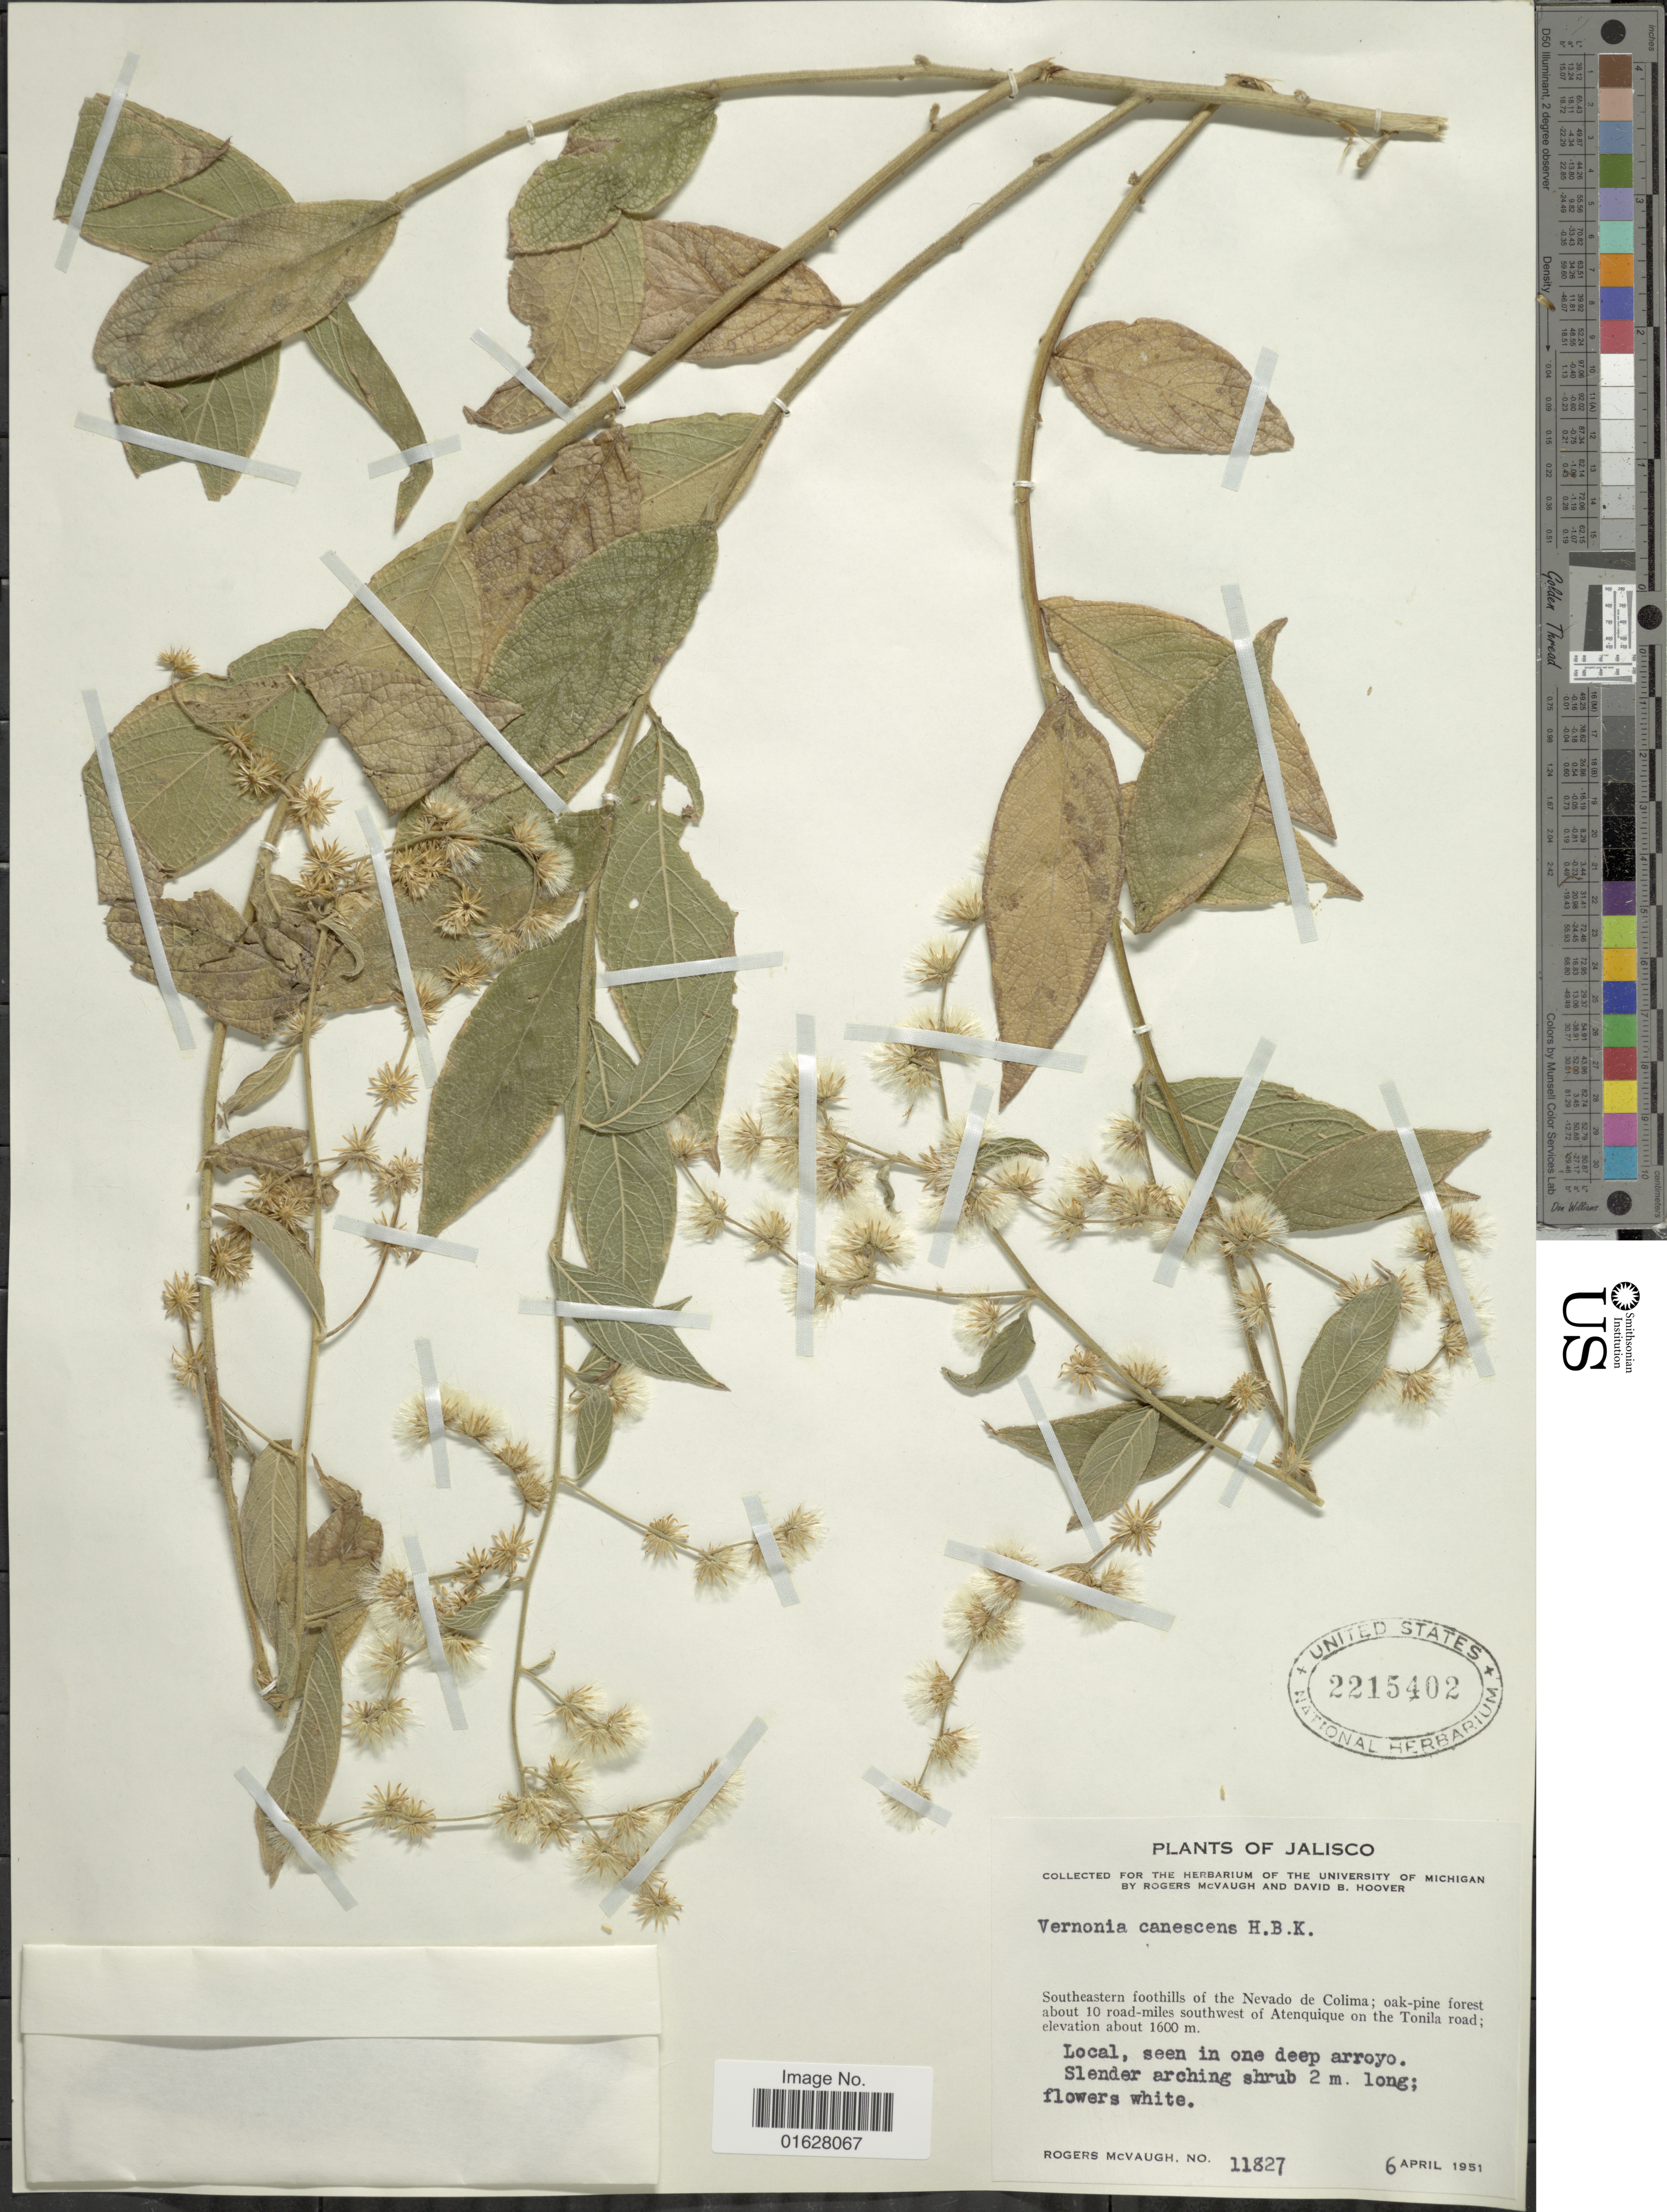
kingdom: Plantae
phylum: Tracheophyta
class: Magnoliopsida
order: Asterales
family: Asteraceae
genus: Lepidaploa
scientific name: Lepidaploa canescens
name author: (Kunth) H. Rob.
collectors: R. McVaugh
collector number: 11827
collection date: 1951-04-06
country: Mexico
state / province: Jalisco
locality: Jalisco. Southeastern foothills of the Nevado de Colima; oak-pine forest about 10 road-miles southwest of Atenquique on the Tonial road; Local, seen in one deep arroyo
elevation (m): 1600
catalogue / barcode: US 2215402